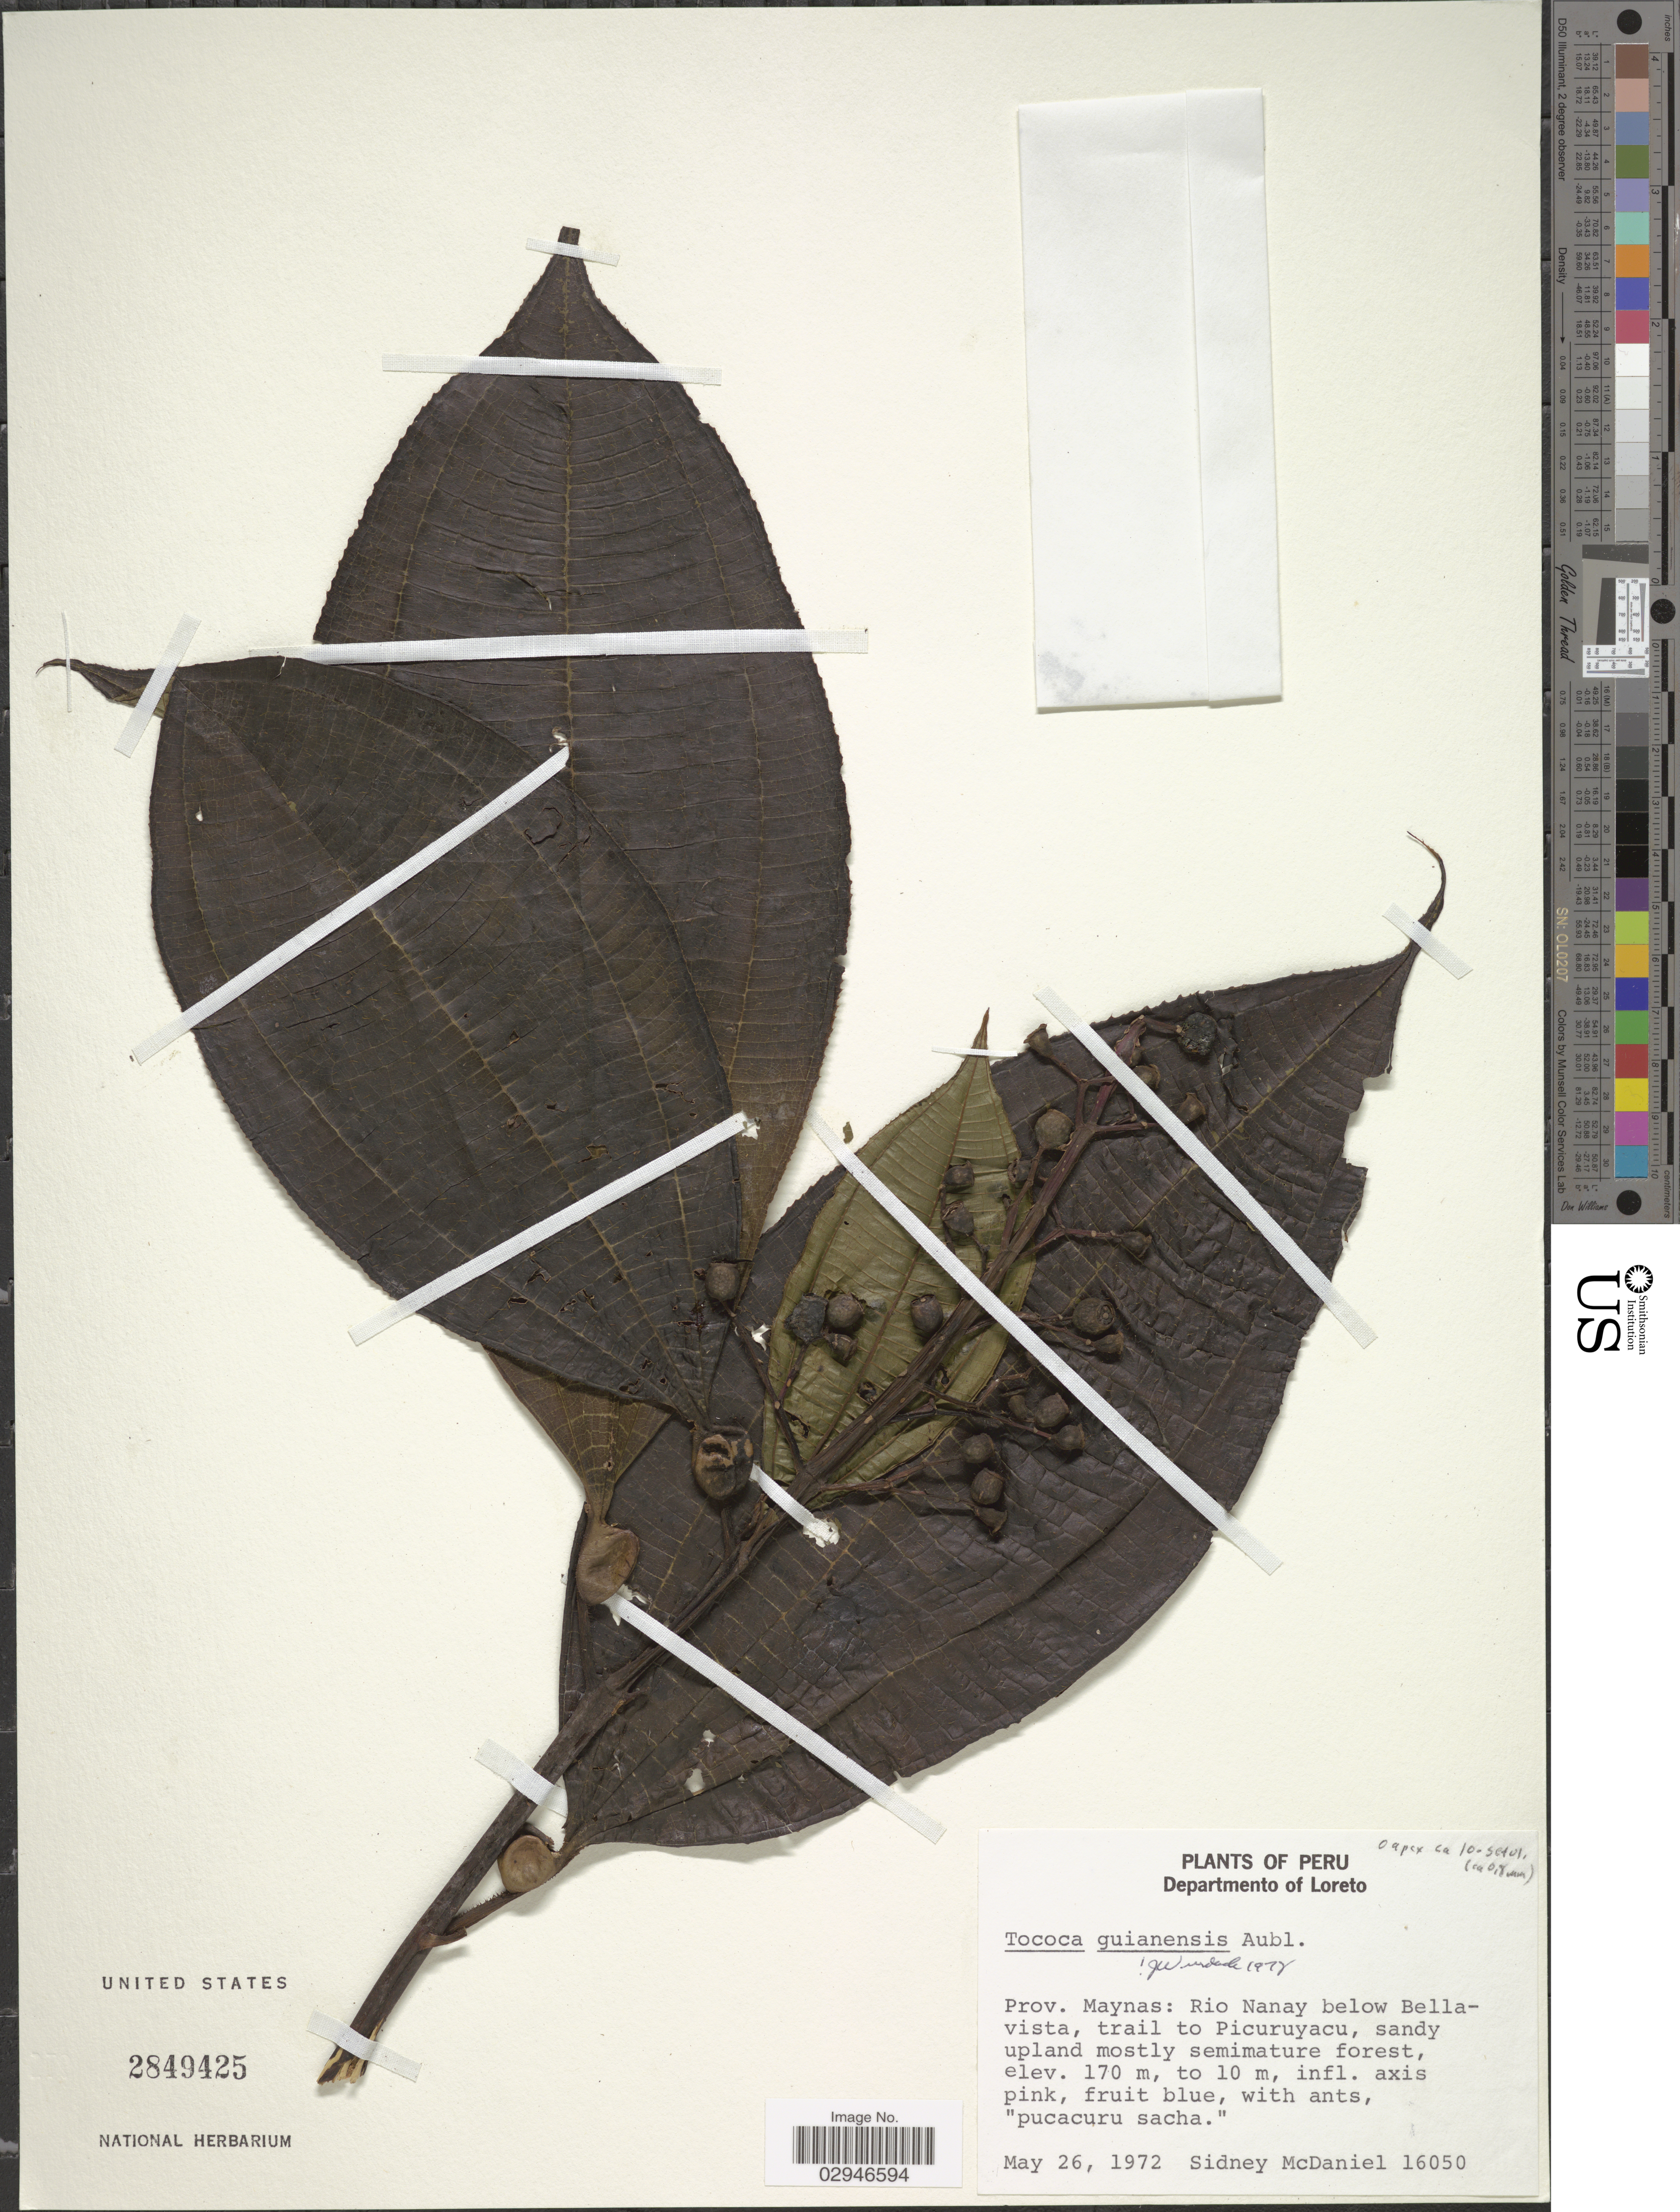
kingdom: Plantae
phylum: Tracheophyta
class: Magnoliopsida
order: Myrtales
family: Melastomataceae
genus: Tococa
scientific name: Tococa guianensis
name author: Aubl.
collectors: S. McDaniel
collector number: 16050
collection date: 1972-05-26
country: Peru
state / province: Loreto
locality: Departmento of Loreto, Prov. Maynas, Rio Nanay below Bella-vista, trail to Picuruyacu.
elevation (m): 170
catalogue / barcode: US 2849425